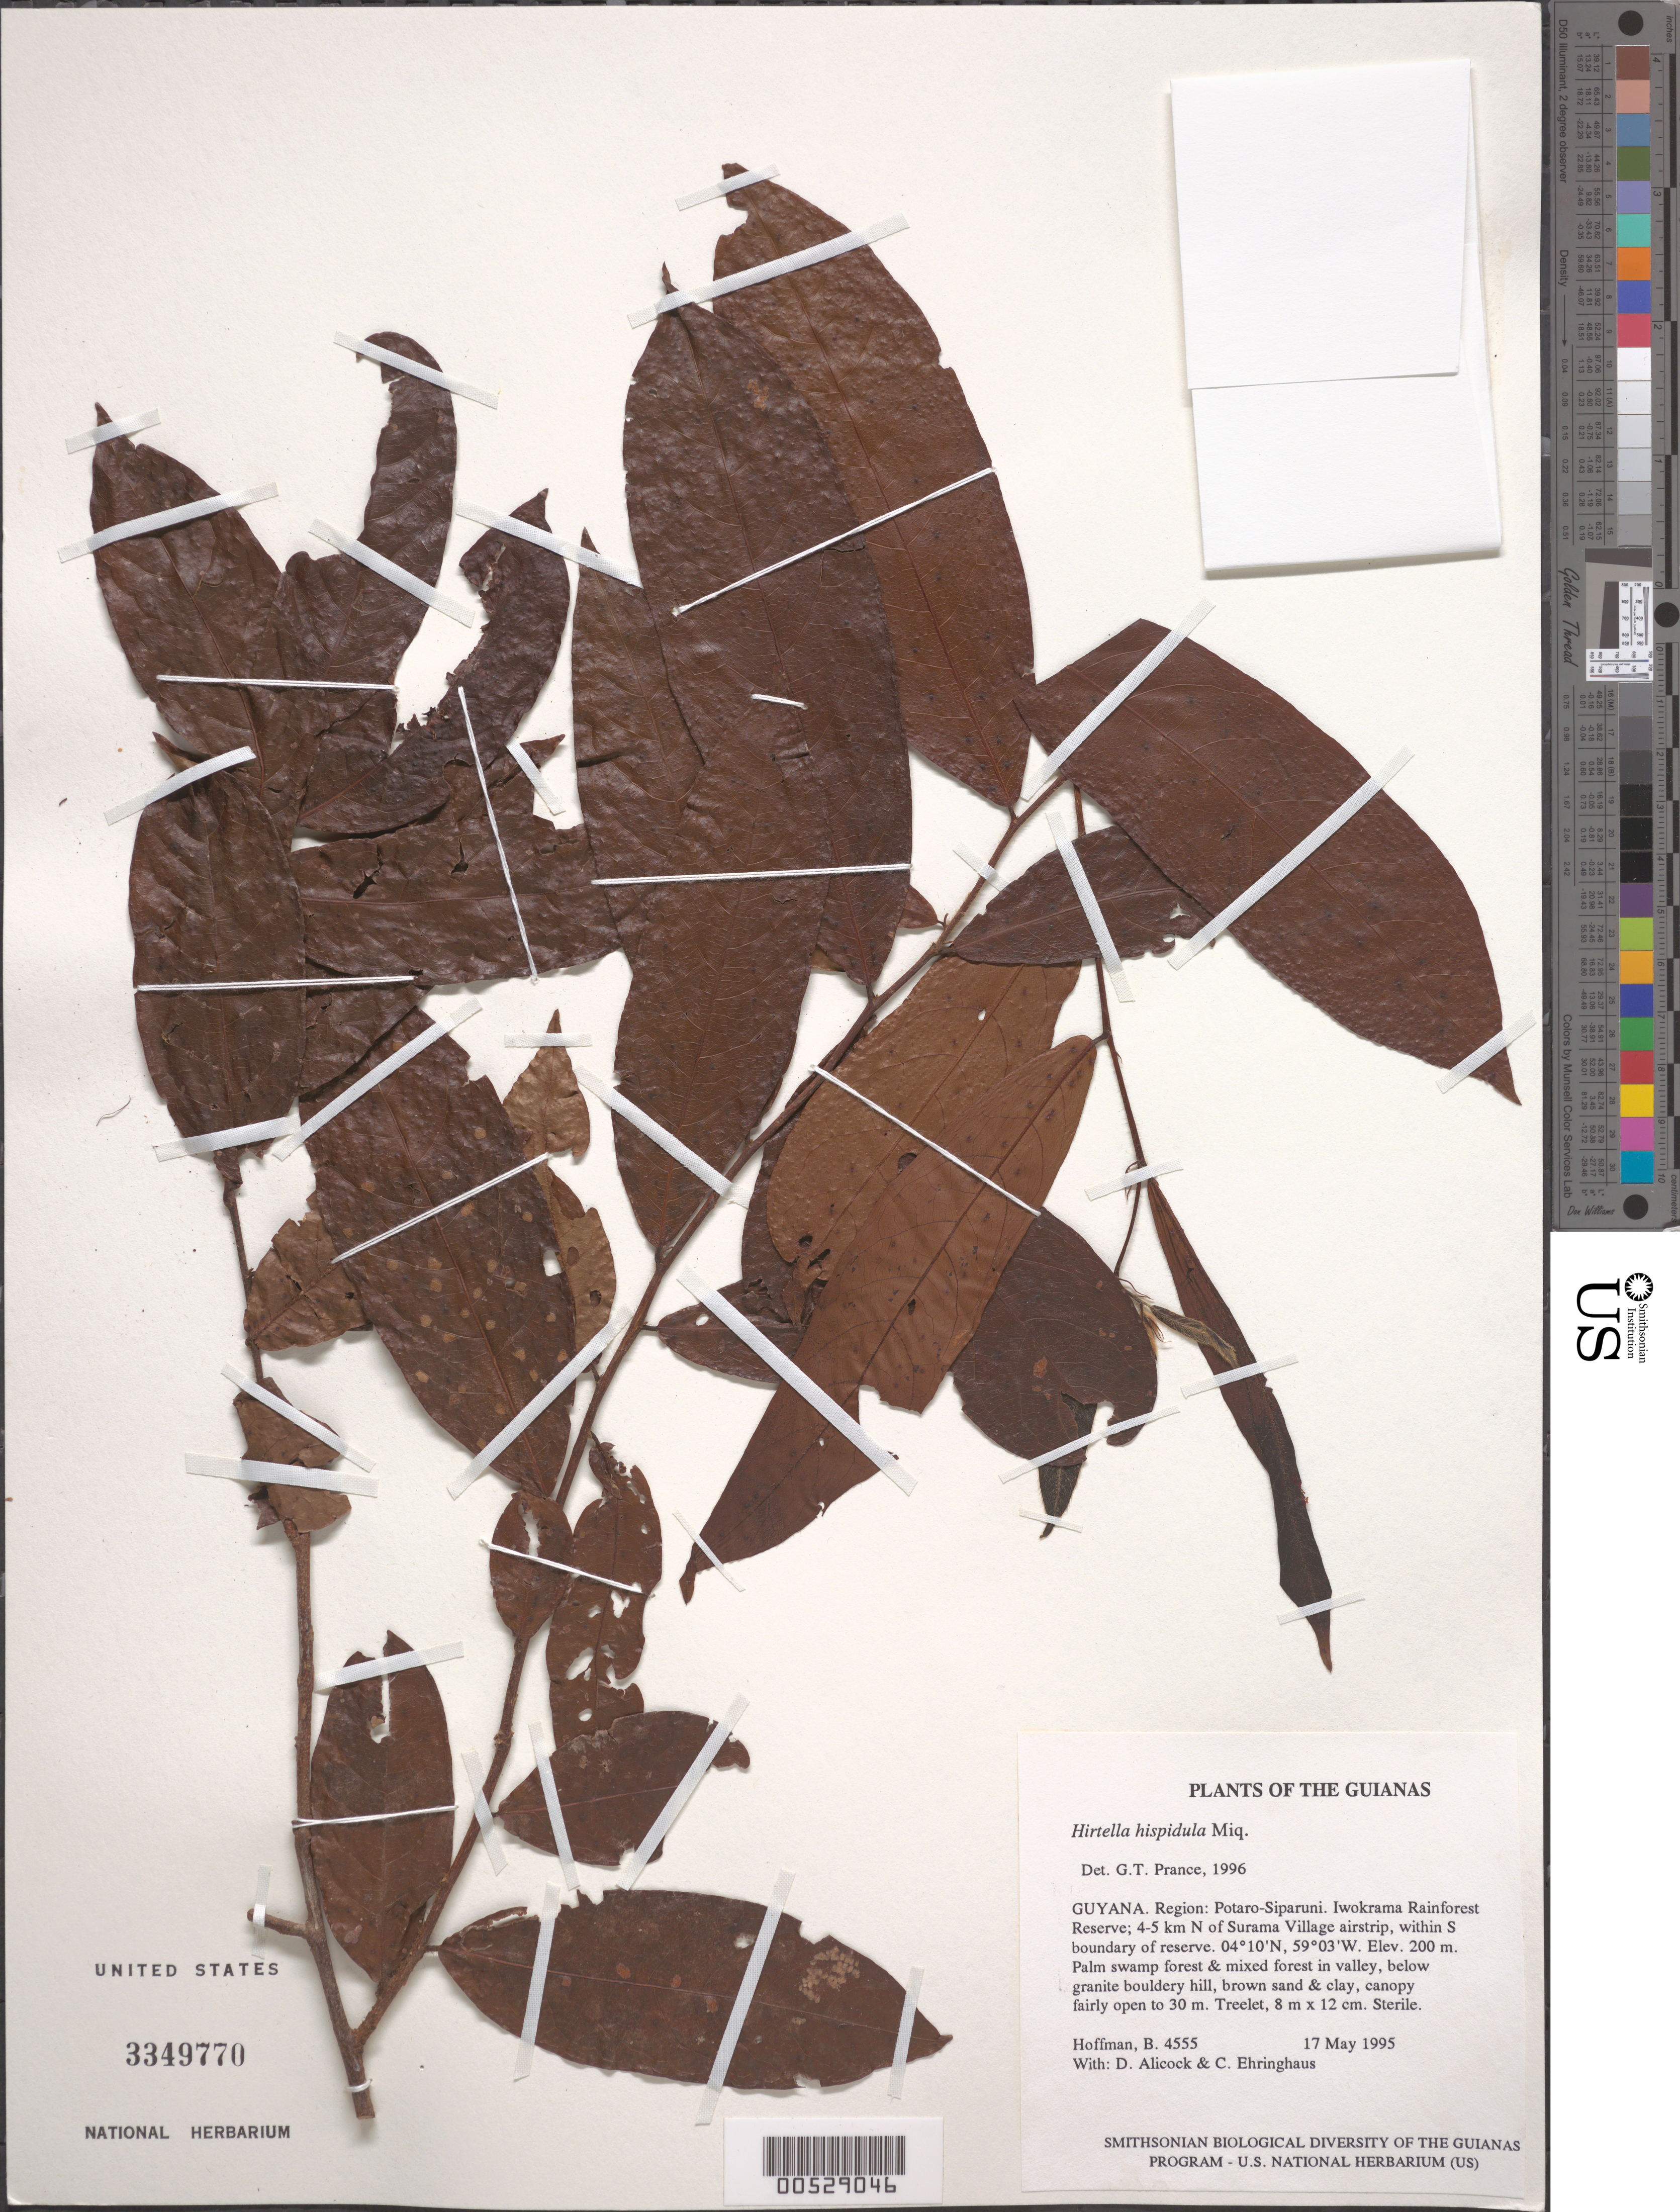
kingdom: Plantae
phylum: Tracheophyta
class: Magnoliopsida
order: Malpighiales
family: Chrysobalanaceae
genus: Hirtella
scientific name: Hirtella hispidula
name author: Miq.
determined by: Prance, G. T.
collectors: B. Hoffman, D. Allicock & C. Ehringhaus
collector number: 4555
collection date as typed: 17 May 1995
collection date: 1995-05-17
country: Guyana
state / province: Potaro-Siparuni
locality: Iwokrama Rainforest Reserve; 4-5 km N of Surama village airstrip, within S boundary of reserve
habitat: Palm swamp forest & mixed forest in valley, below granite bouldery hill, brown sand & clay, canopy fairly open to 30 m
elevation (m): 200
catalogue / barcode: US 3349770